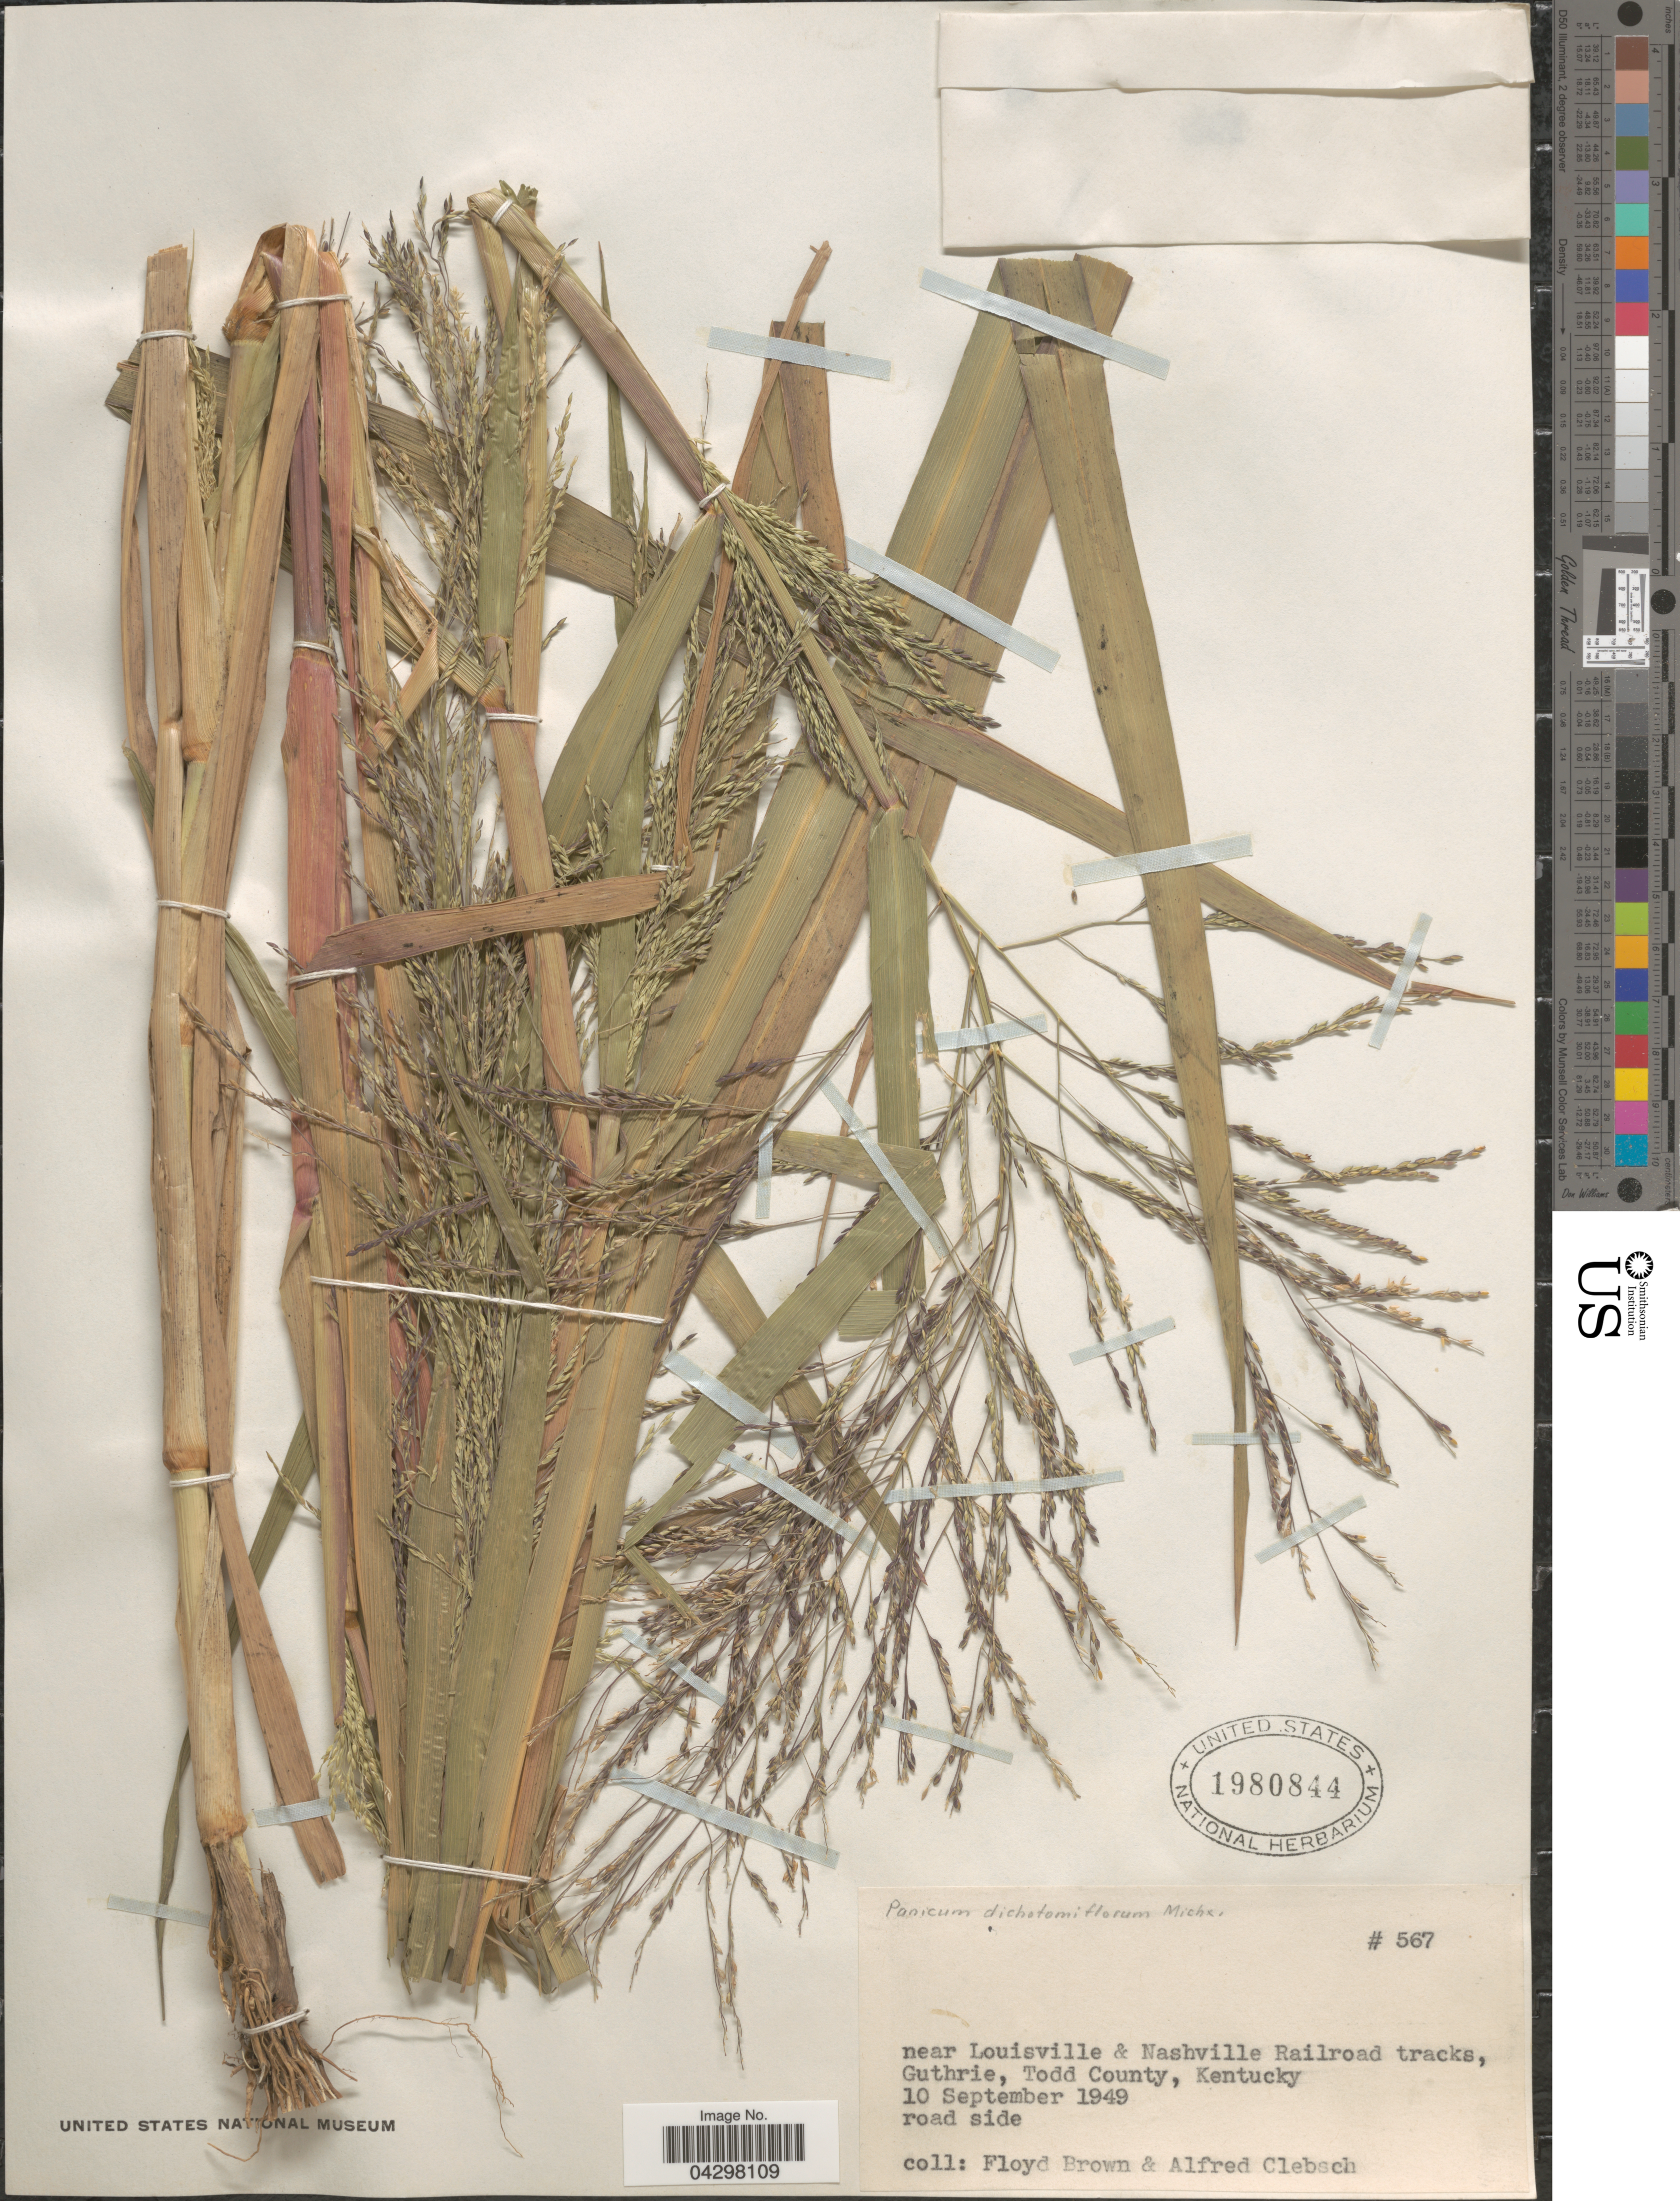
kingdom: Plantae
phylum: Tracheophyta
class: Liliopsida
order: Poales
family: Poaceae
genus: Panicum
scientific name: Panicum dichotomiflorum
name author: Michx.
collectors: F. Brown & A. Clebsch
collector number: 567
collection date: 1949-09-10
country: United States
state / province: Kentucky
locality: Near Louisville & Nashville Railroad tracks, Guthrie, Todd County.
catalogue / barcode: US 1980844